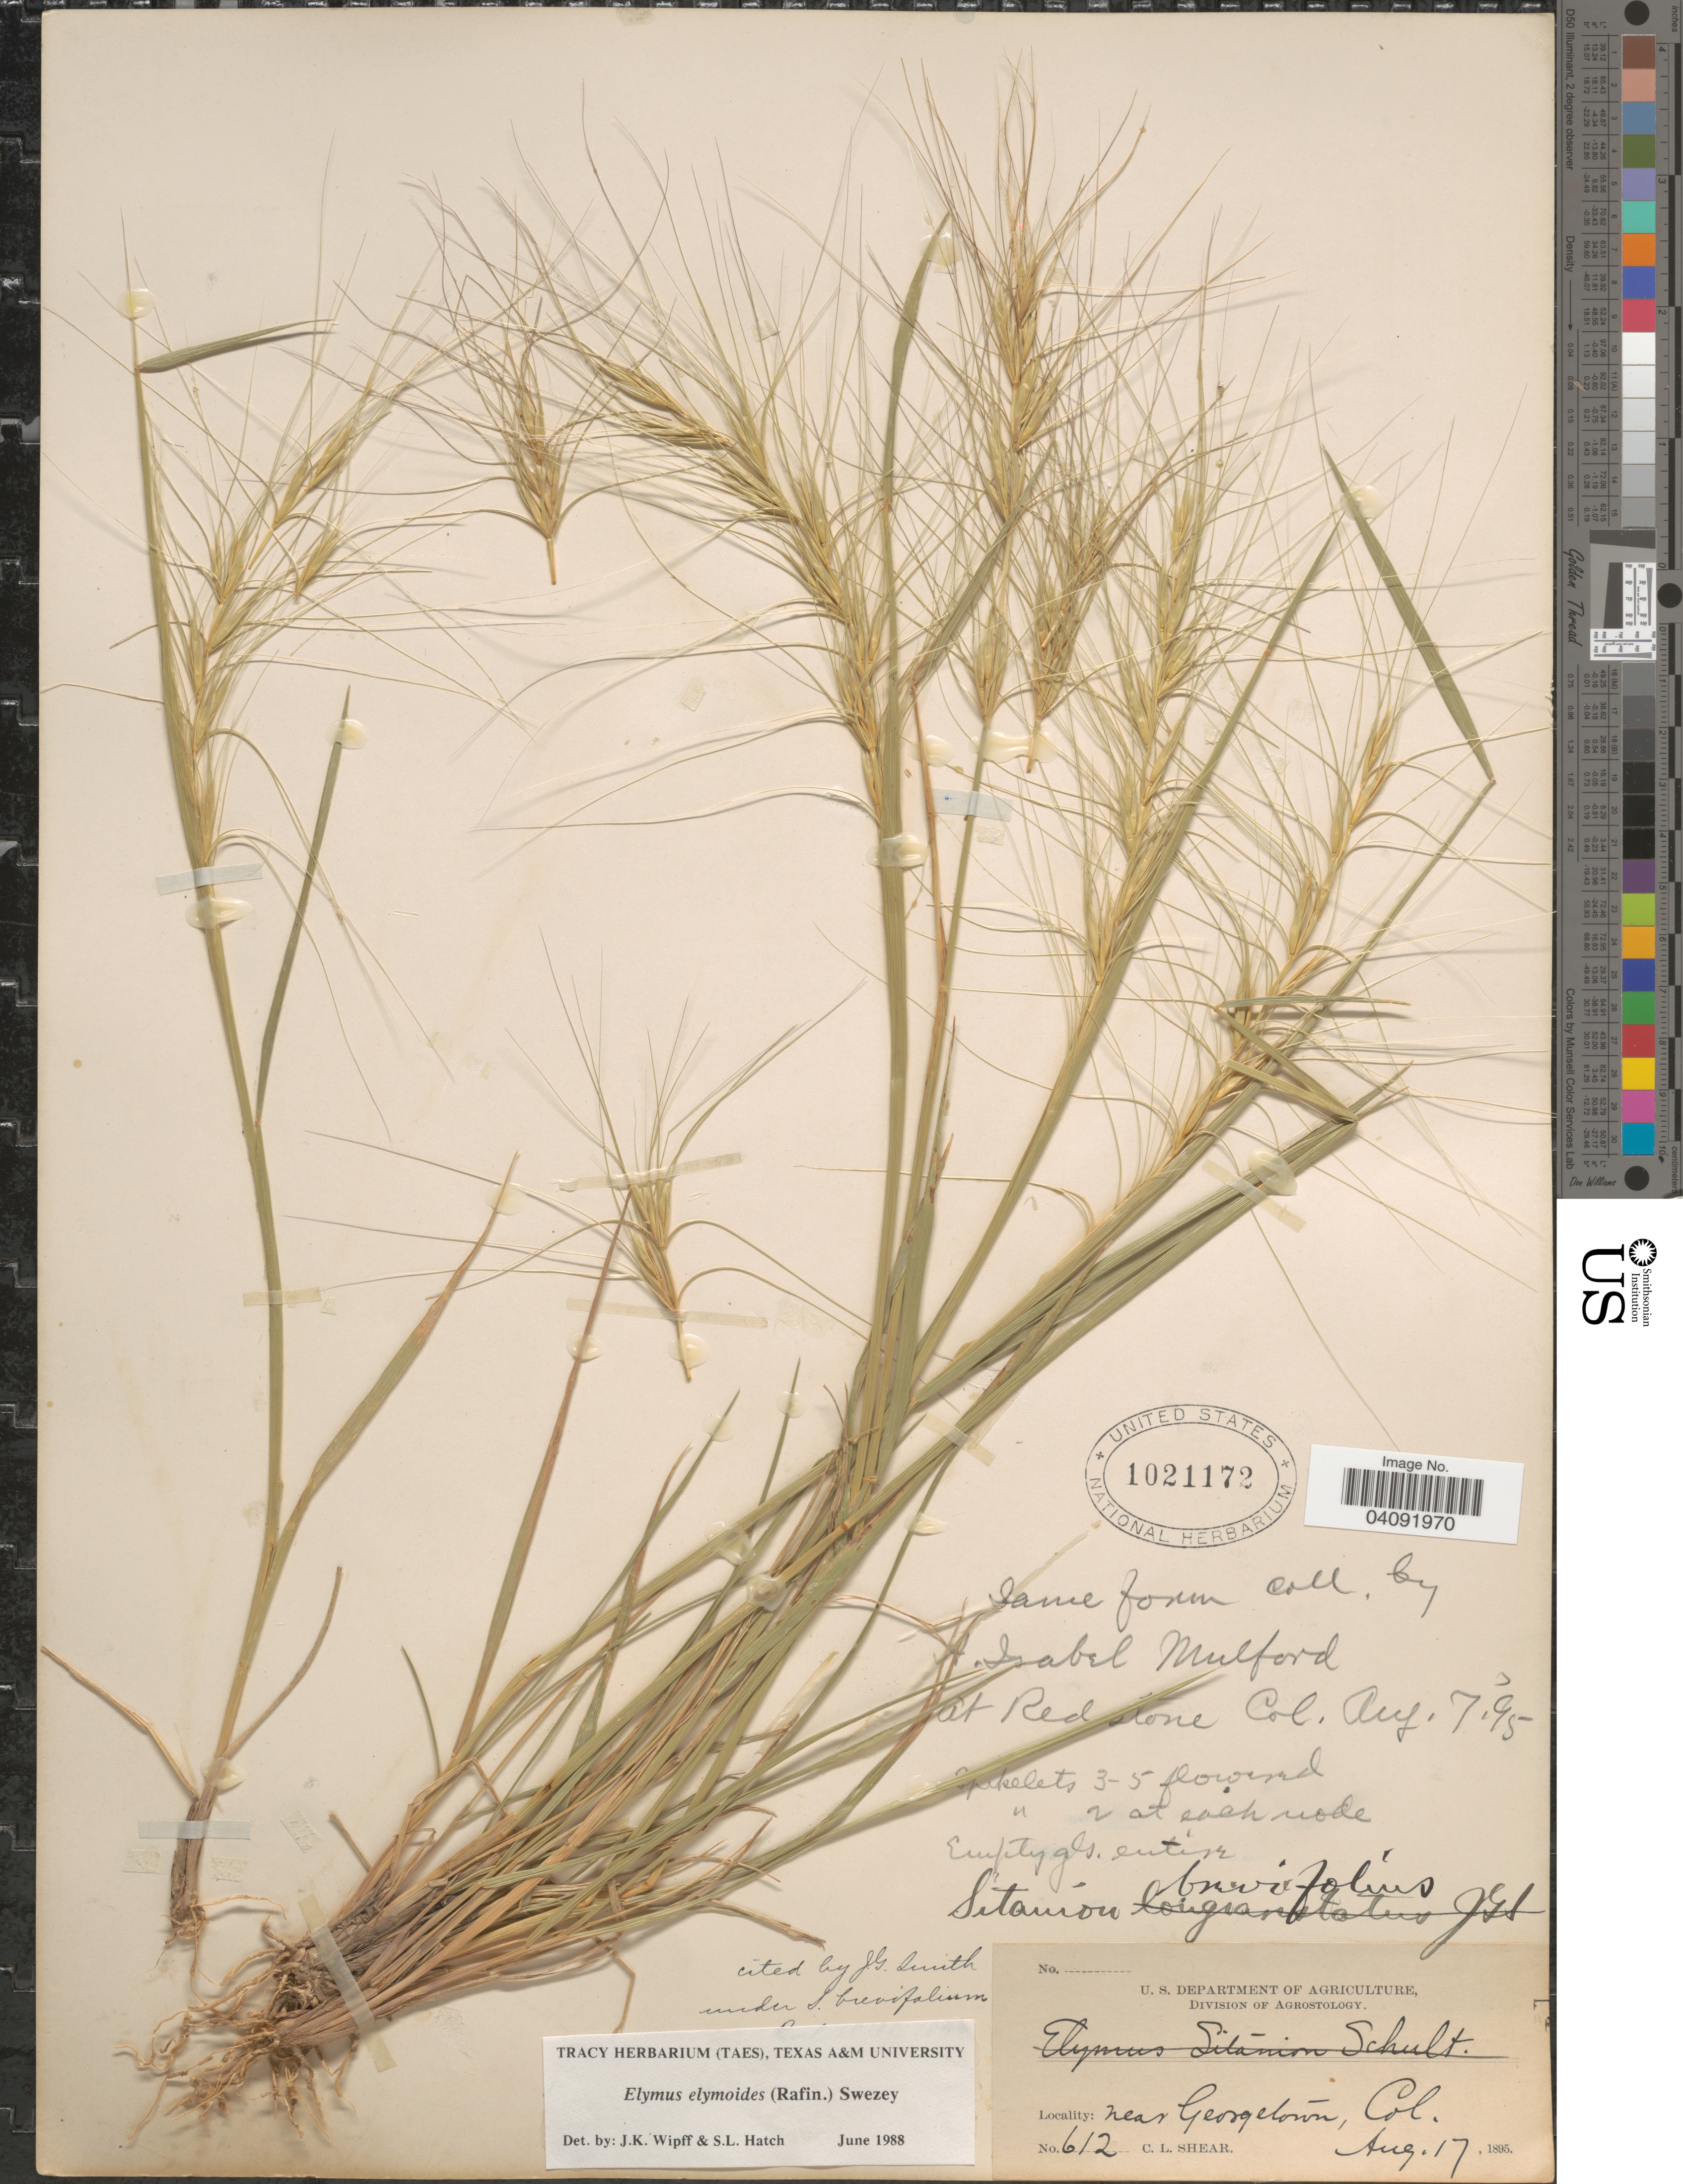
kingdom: Plantae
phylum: Tracheophyta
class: Liliopsida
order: Poales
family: Poaceae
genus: Elymus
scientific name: Elymus elymoides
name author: (Raf.) Swezey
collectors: C. L. Shear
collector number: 612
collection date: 1895-08-17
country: United States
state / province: Colorado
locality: Near Georgetown.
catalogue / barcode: US 1021172